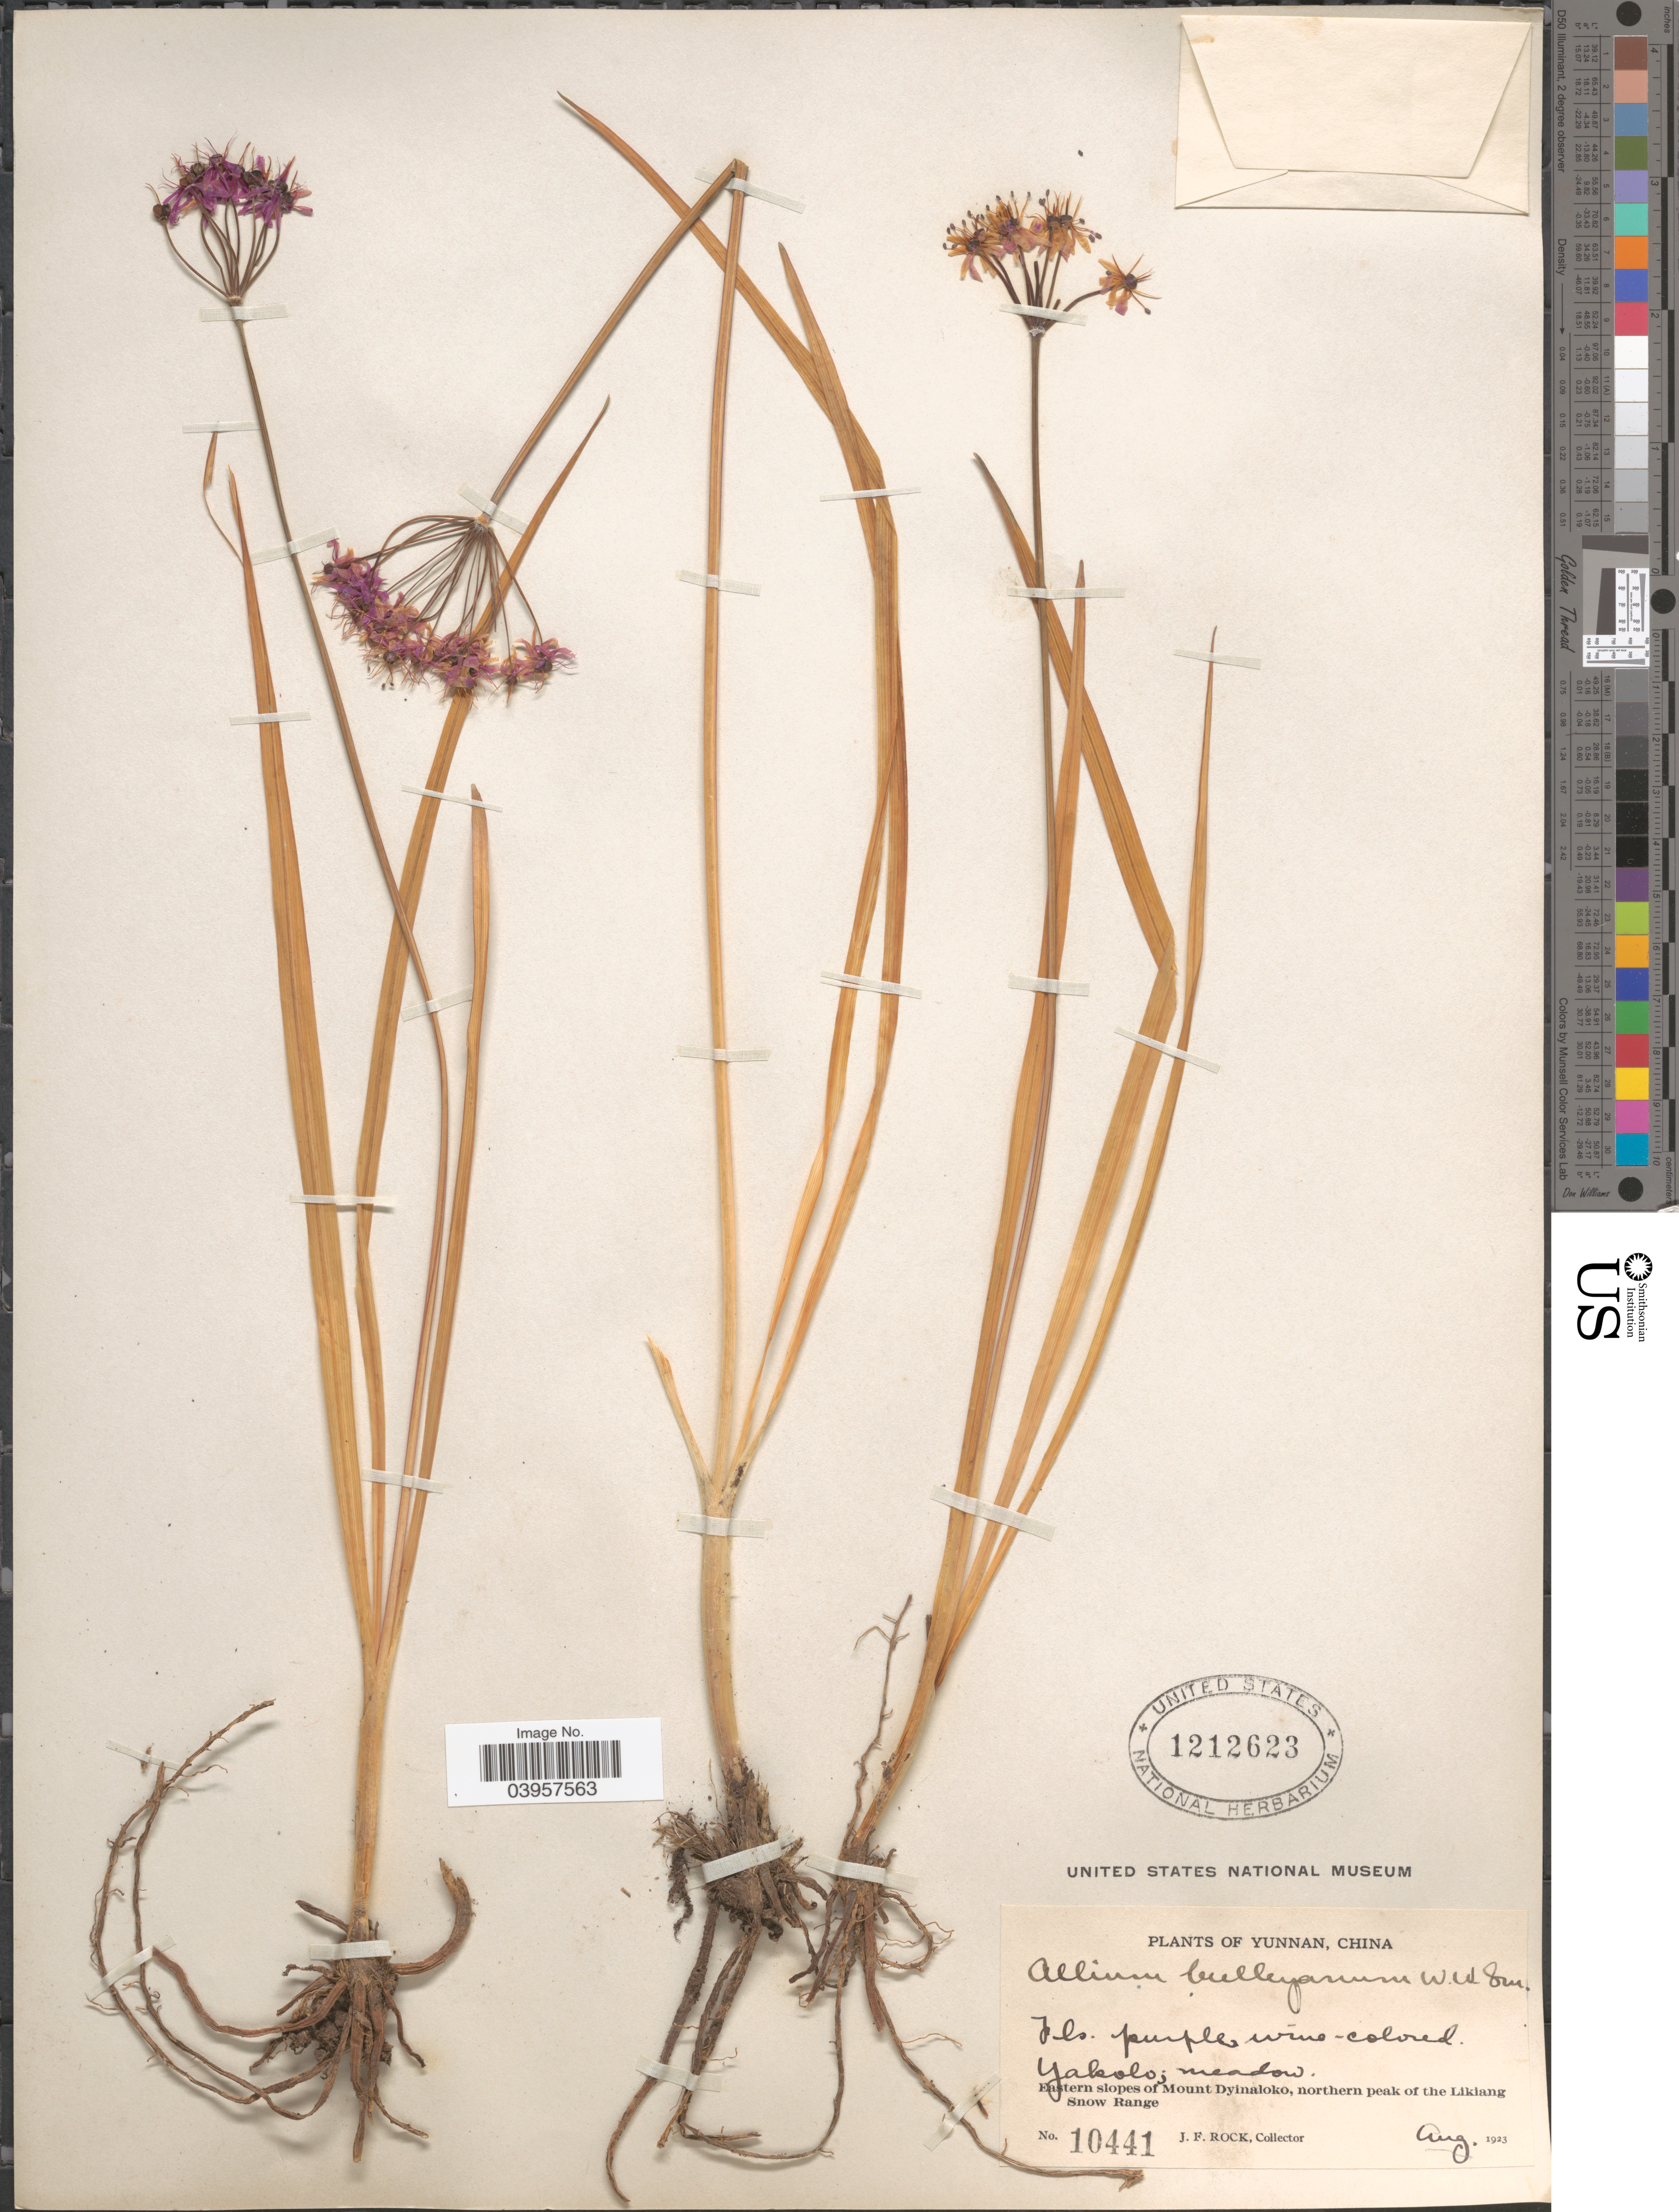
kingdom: Plantae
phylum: Tracheophyta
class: Liliopsida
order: Asparagales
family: Amaryllidaceae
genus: Allium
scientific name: Allium bulleyanum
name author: Diels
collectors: J. Rock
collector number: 10441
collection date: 1923-08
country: China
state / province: Yunnan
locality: Yakolo; Eastern slopes of Mount Dyinaloko, northern peak of the Likiang Snow Range.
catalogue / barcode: US 1212623